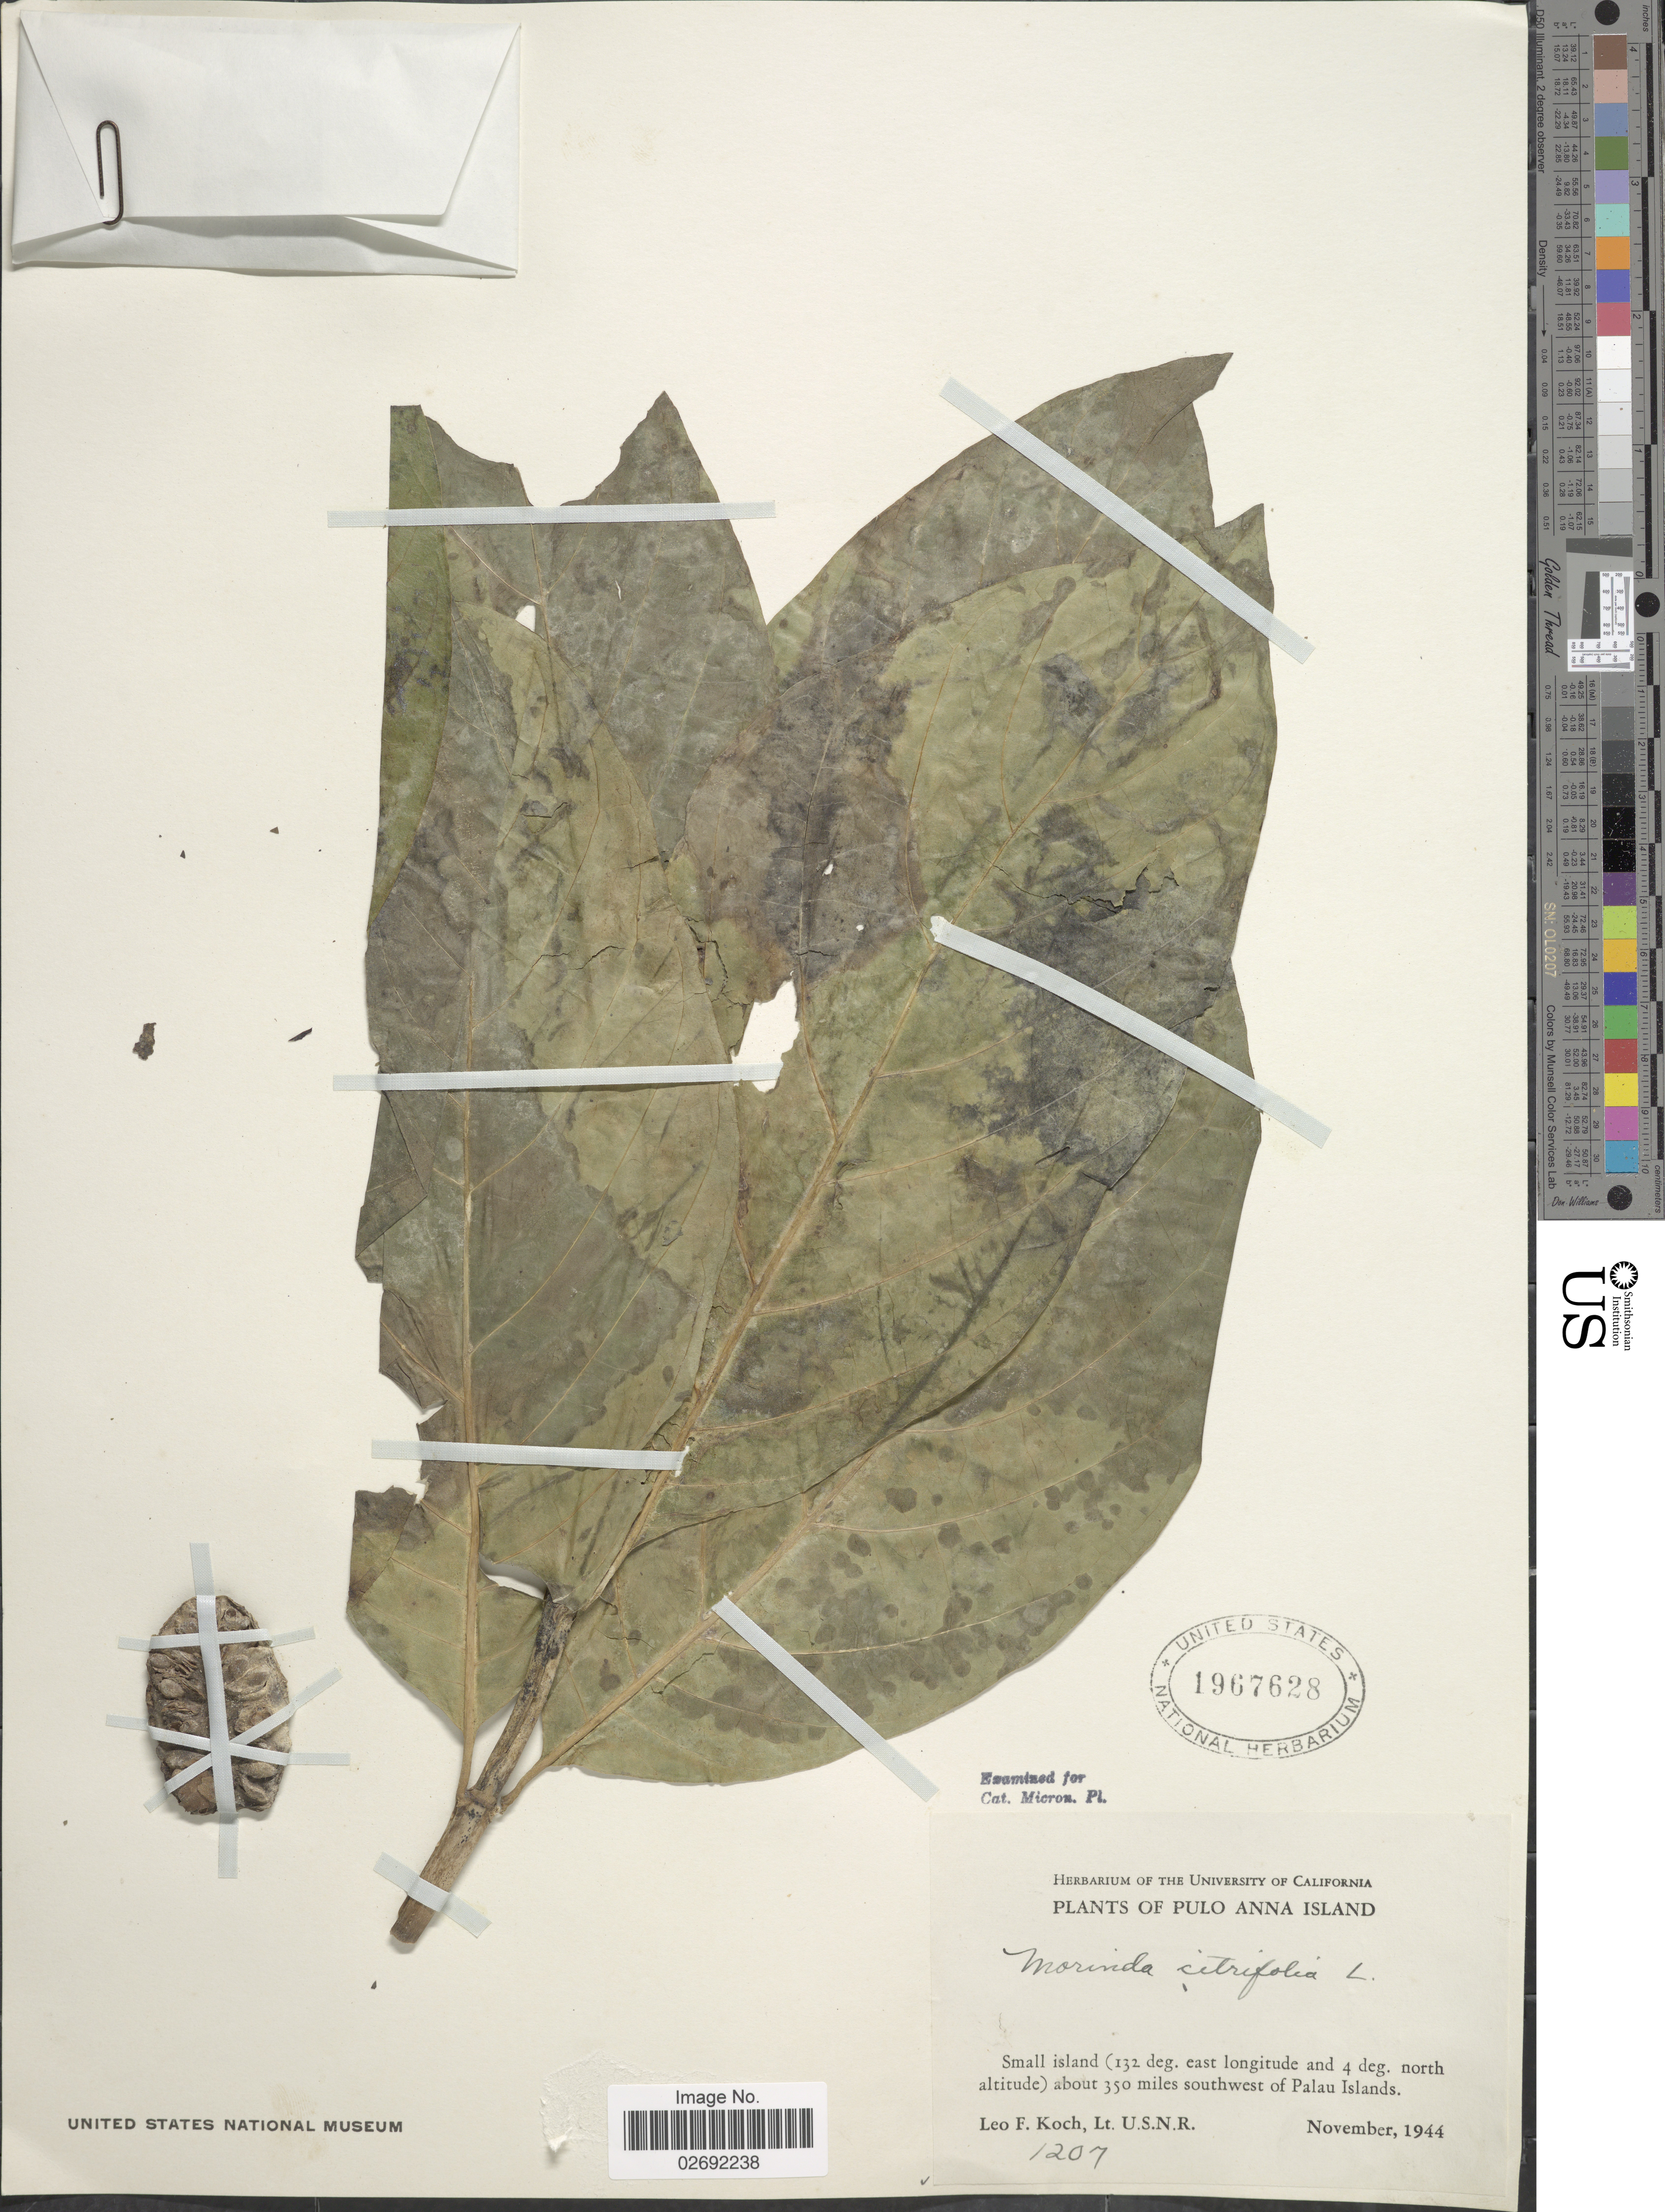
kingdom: Plantae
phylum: Tracheophyta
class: Magnoliopsida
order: Gentianales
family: Rubiaceae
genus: Morinda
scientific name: Morinda citrifolia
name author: L.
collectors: L. F. Koch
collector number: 1207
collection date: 1944-11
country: Palau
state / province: Belau Outliers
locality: Pulo Anna Island. Small island about 350 miles southwest of Palau Islands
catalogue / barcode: US 1967628